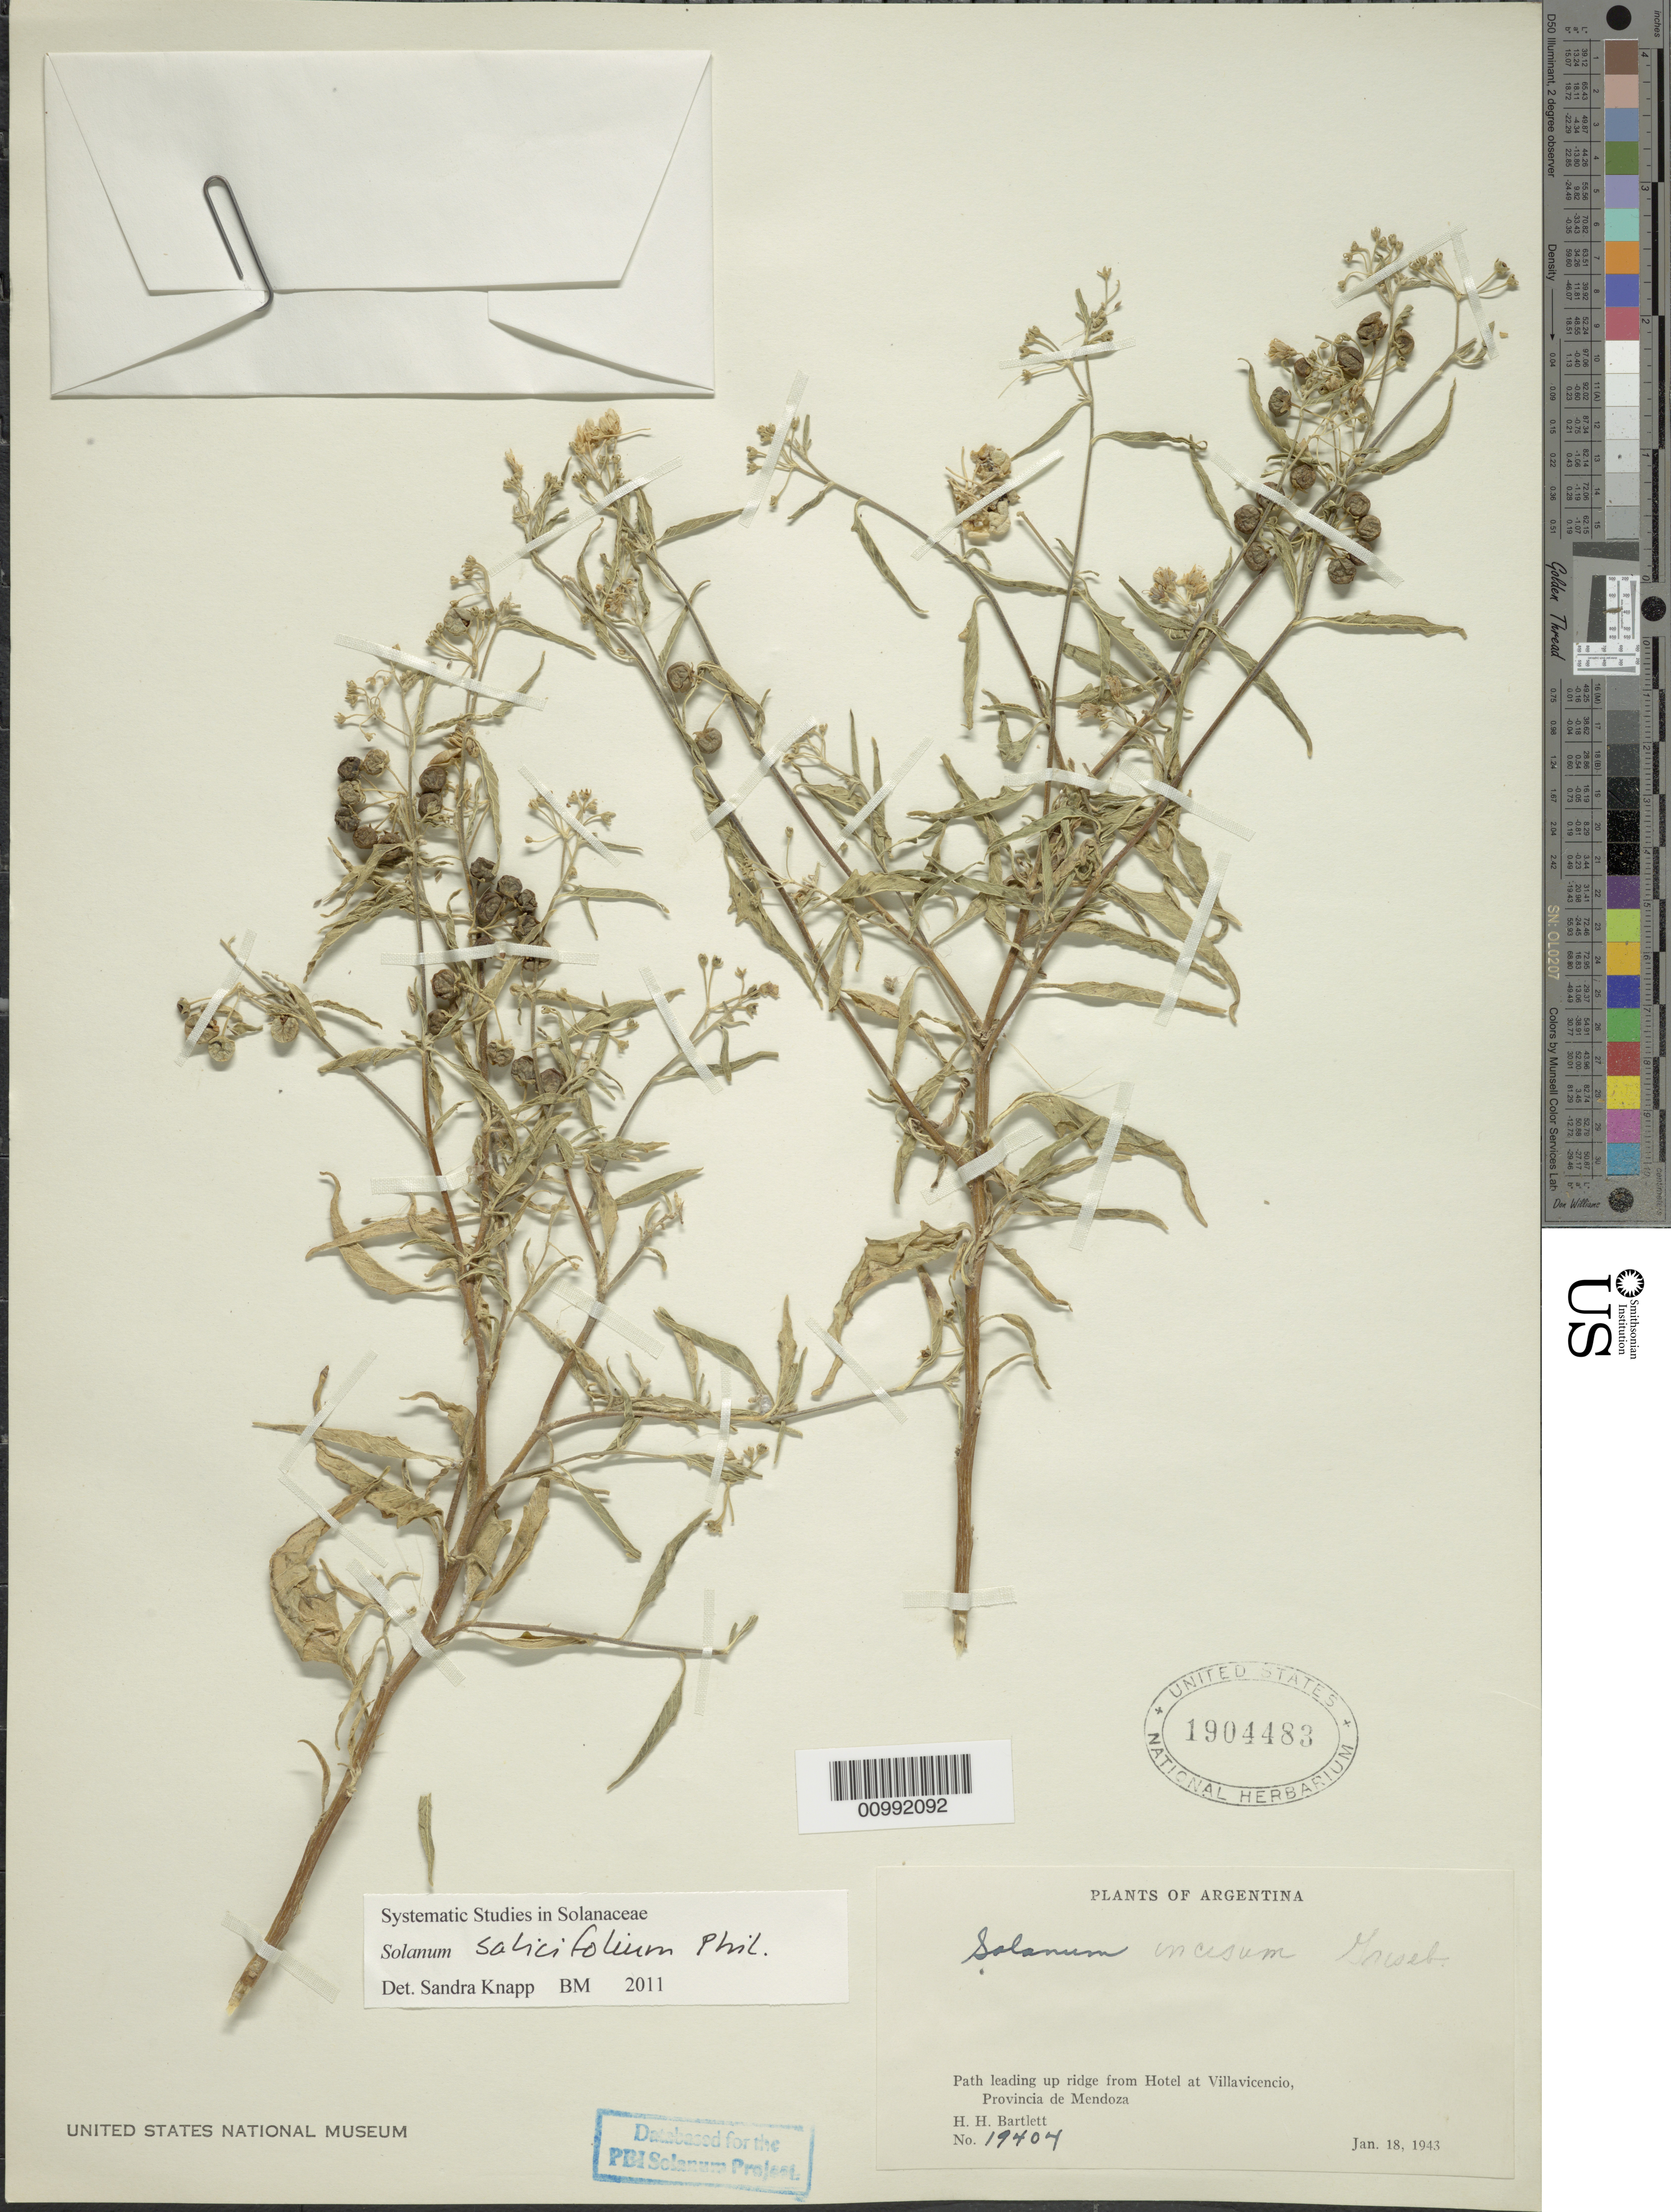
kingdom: Plantae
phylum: Tracheophyta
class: Magnoliopsida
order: Solanales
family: Solanaceae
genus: Solanum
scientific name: Solanum salicifolium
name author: Phil.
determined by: Knapp, S. D.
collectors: H. H. Bartlett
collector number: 19404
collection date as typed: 18 Jan 1943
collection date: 1943-01-18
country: Argentina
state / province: Mendoza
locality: path leading up the ridge from hotel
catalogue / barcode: US 1904483